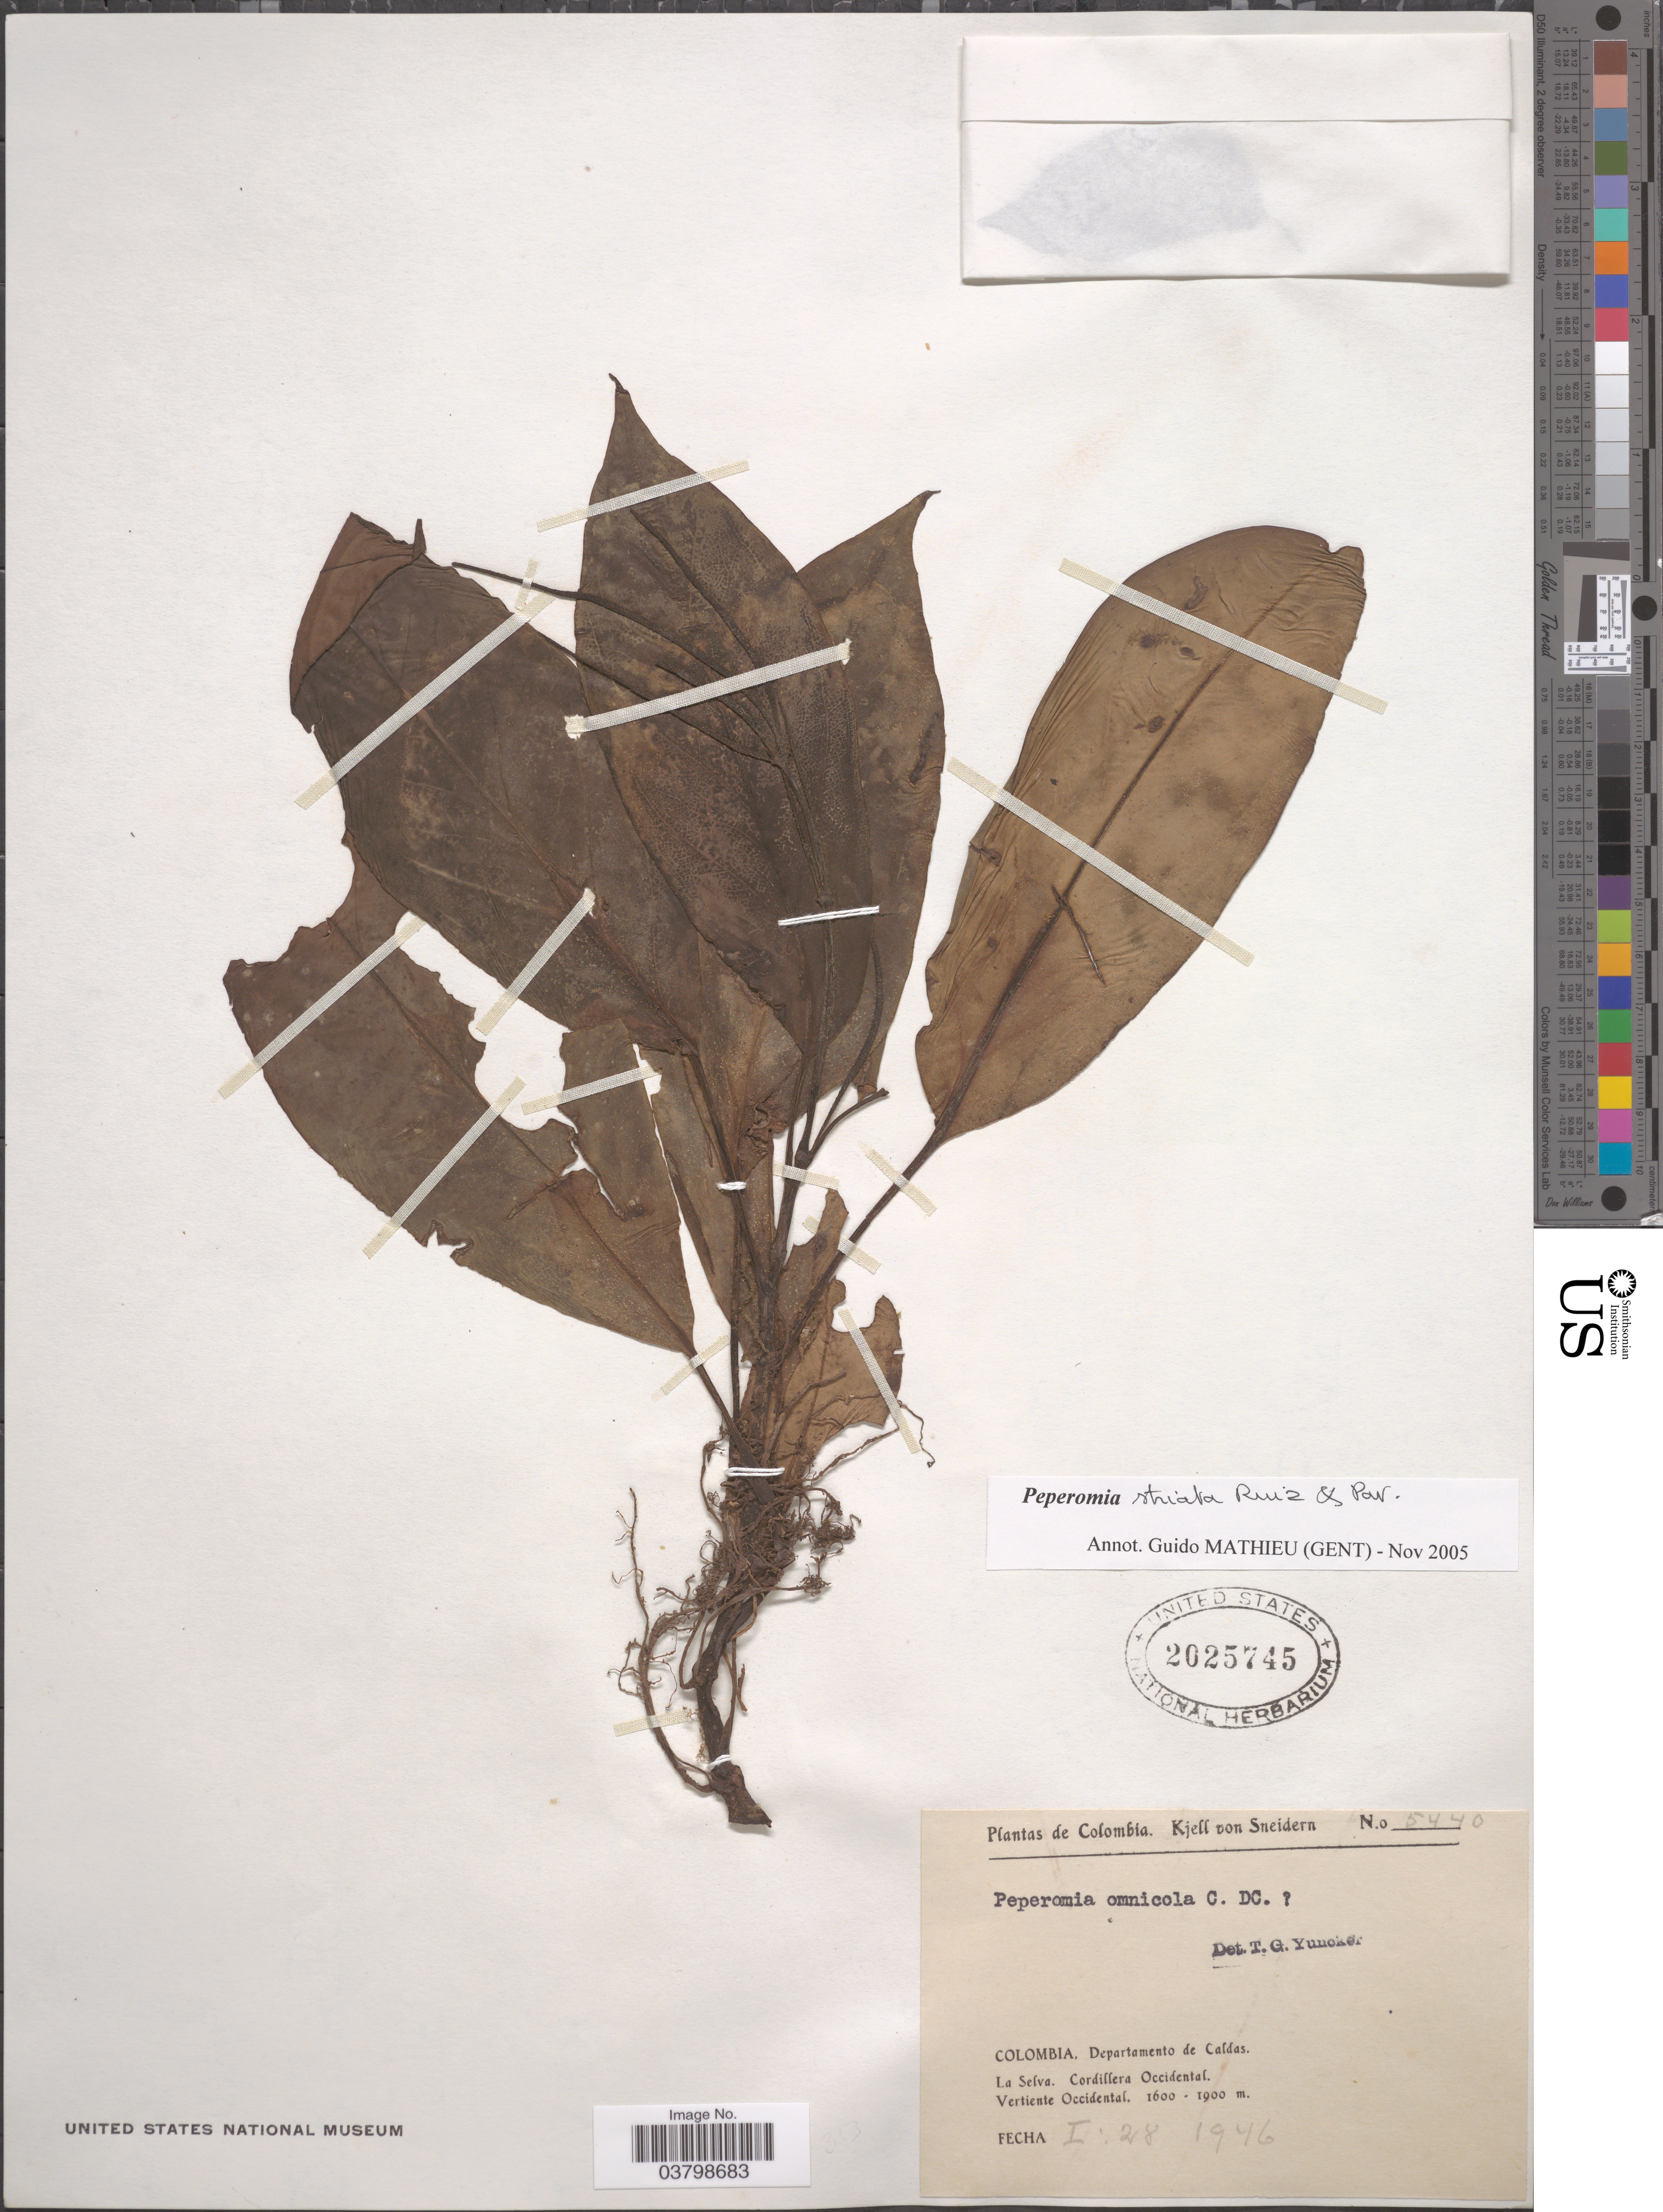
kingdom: Plantae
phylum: Tracheophyta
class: Magnoliopsida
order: Piperales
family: Piperaceae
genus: Peperomia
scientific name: Peperomia striata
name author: Ruiz & Pav.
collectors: K. von Sneidern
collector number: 5440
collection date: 1946-01-28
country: Colombia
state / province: Caldas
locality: Departamento de Caldas. La Selva. Cordillera Occidental. Vertiente Occidental.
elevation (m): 1600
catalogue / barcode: US 2025745